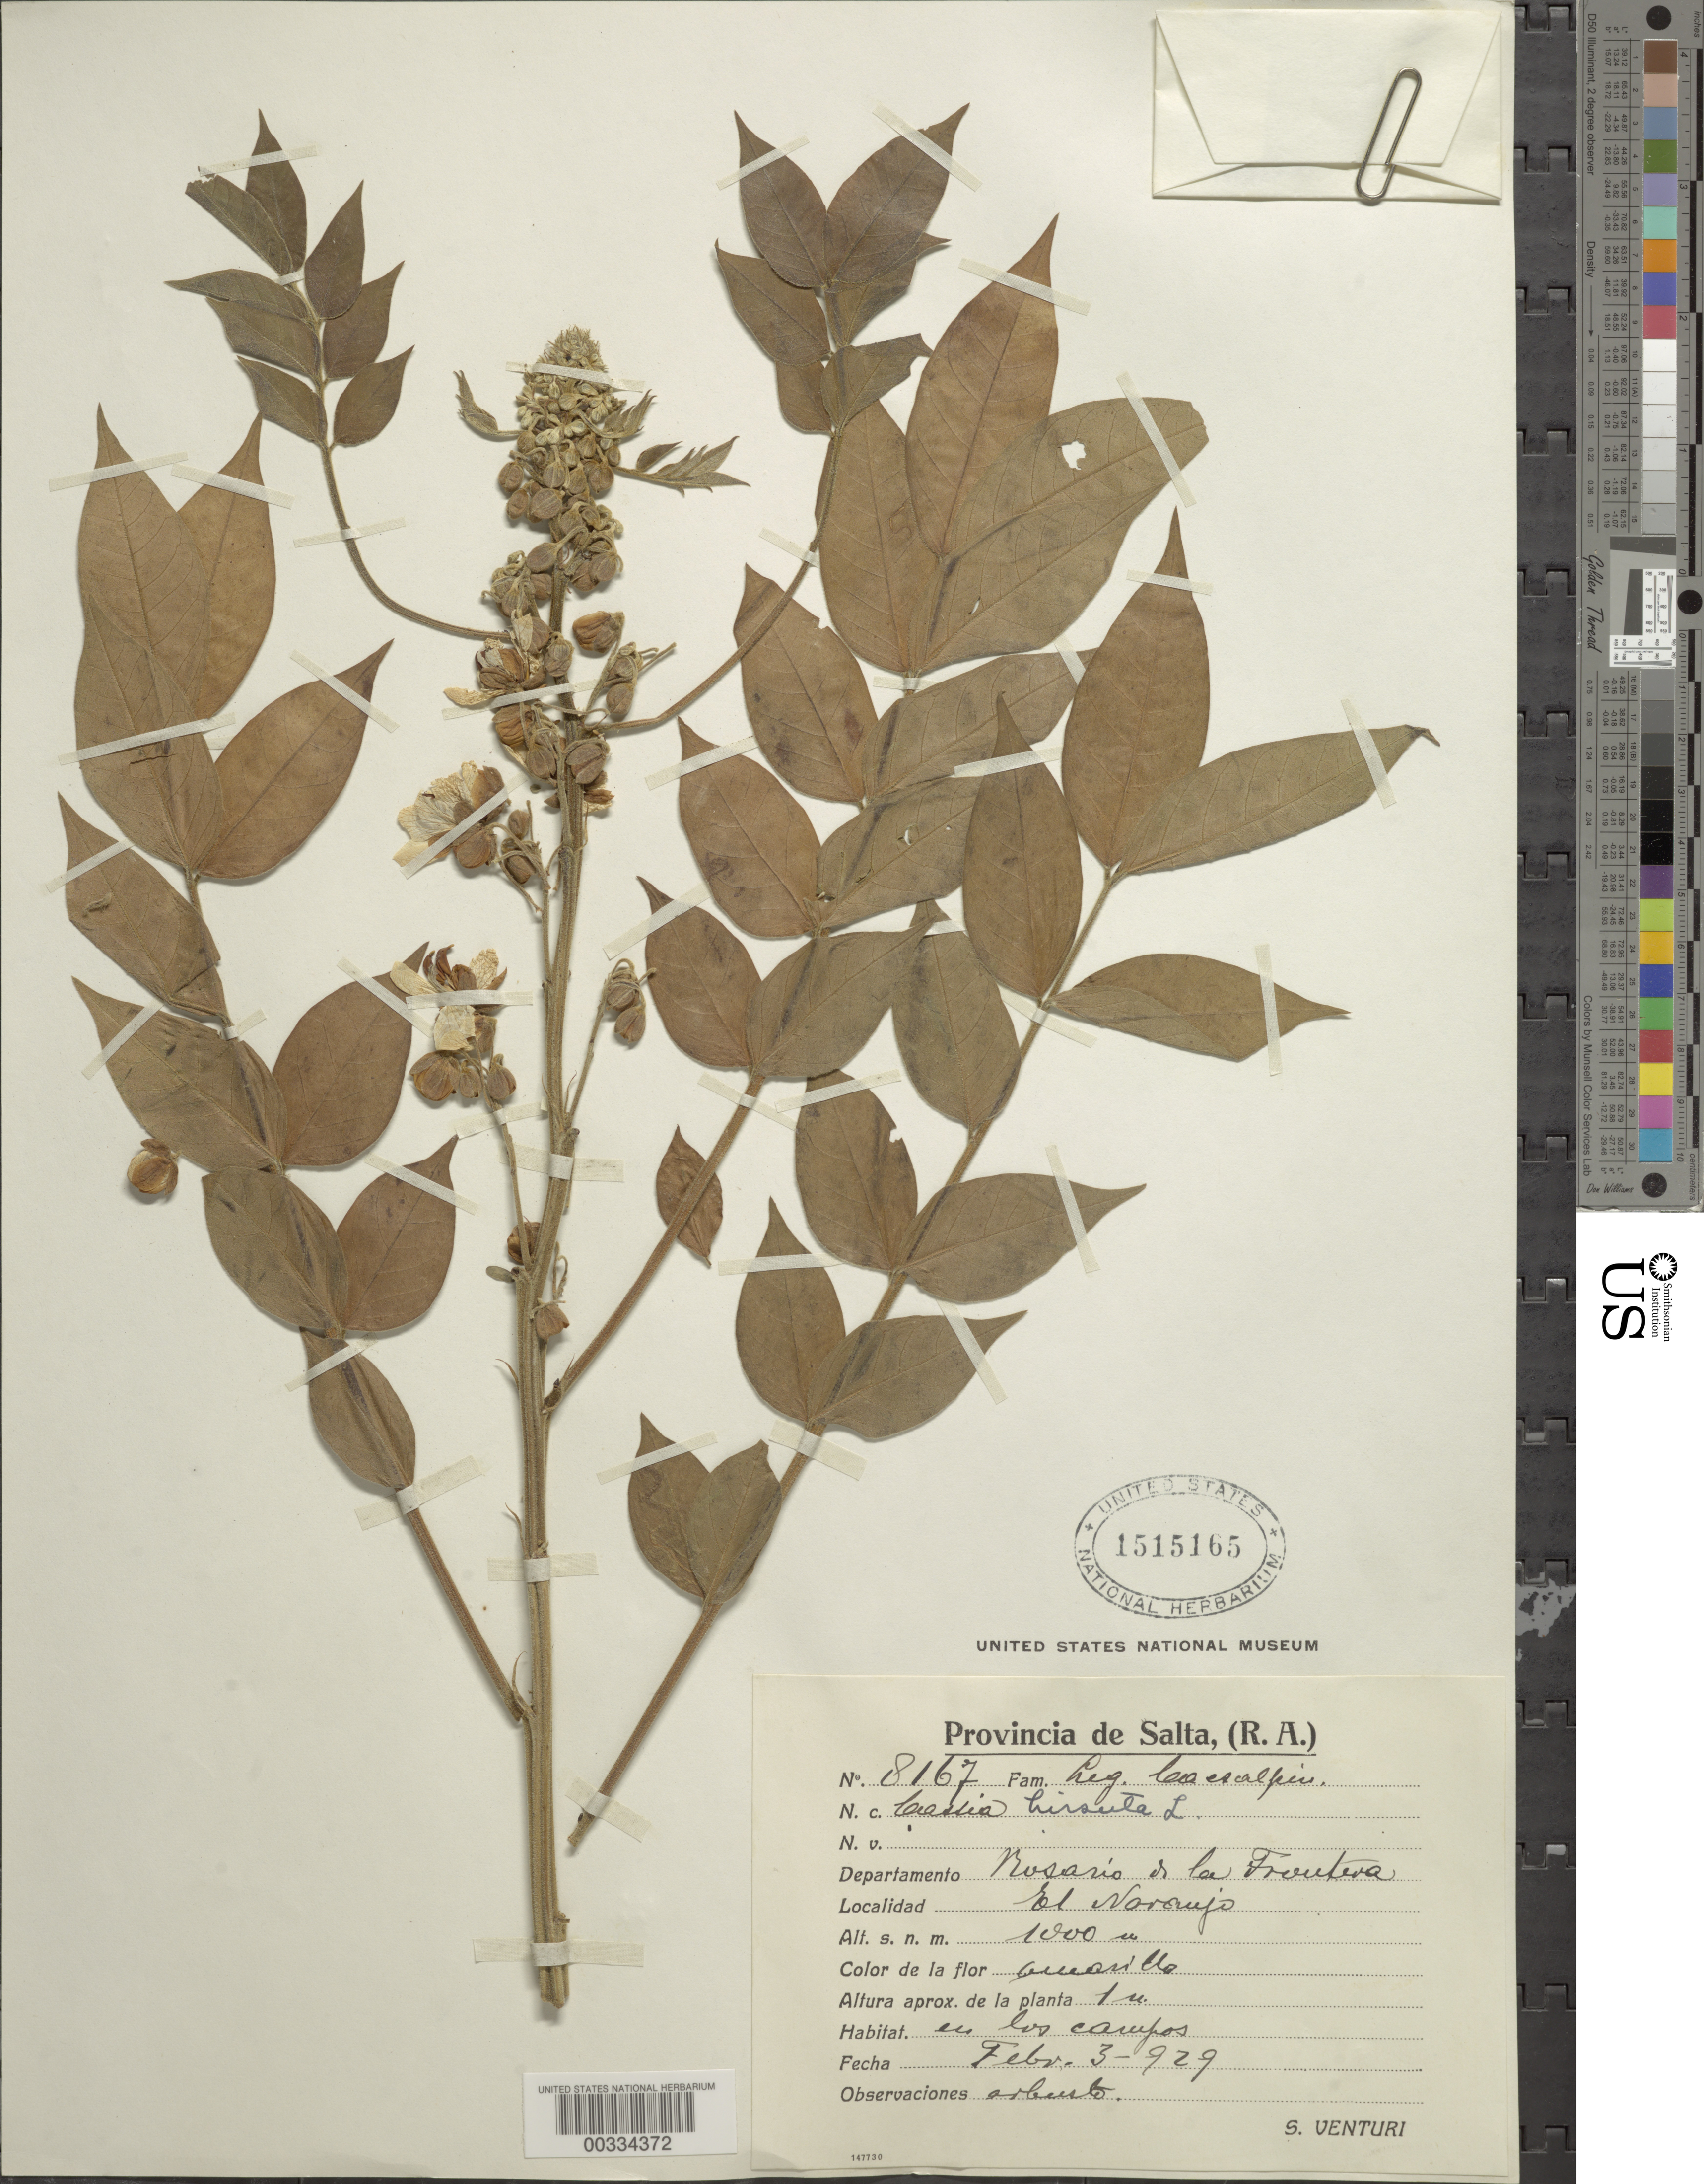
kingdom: Plantae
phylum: Tracheophyta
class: Magnoliopsida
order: Fabales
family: Fabaceae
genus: Senna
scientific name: Senna hirsuta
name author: (L.) H.S. Irwin & Barneby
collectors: S. Venturi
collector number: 8167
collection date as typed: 03 Feb 1929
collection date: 1929-02-03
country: Argentina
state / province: Salta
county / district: Rosario de La Frontera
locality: El Noraujo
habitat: Campo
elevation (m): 1000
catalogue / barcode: US 1515165